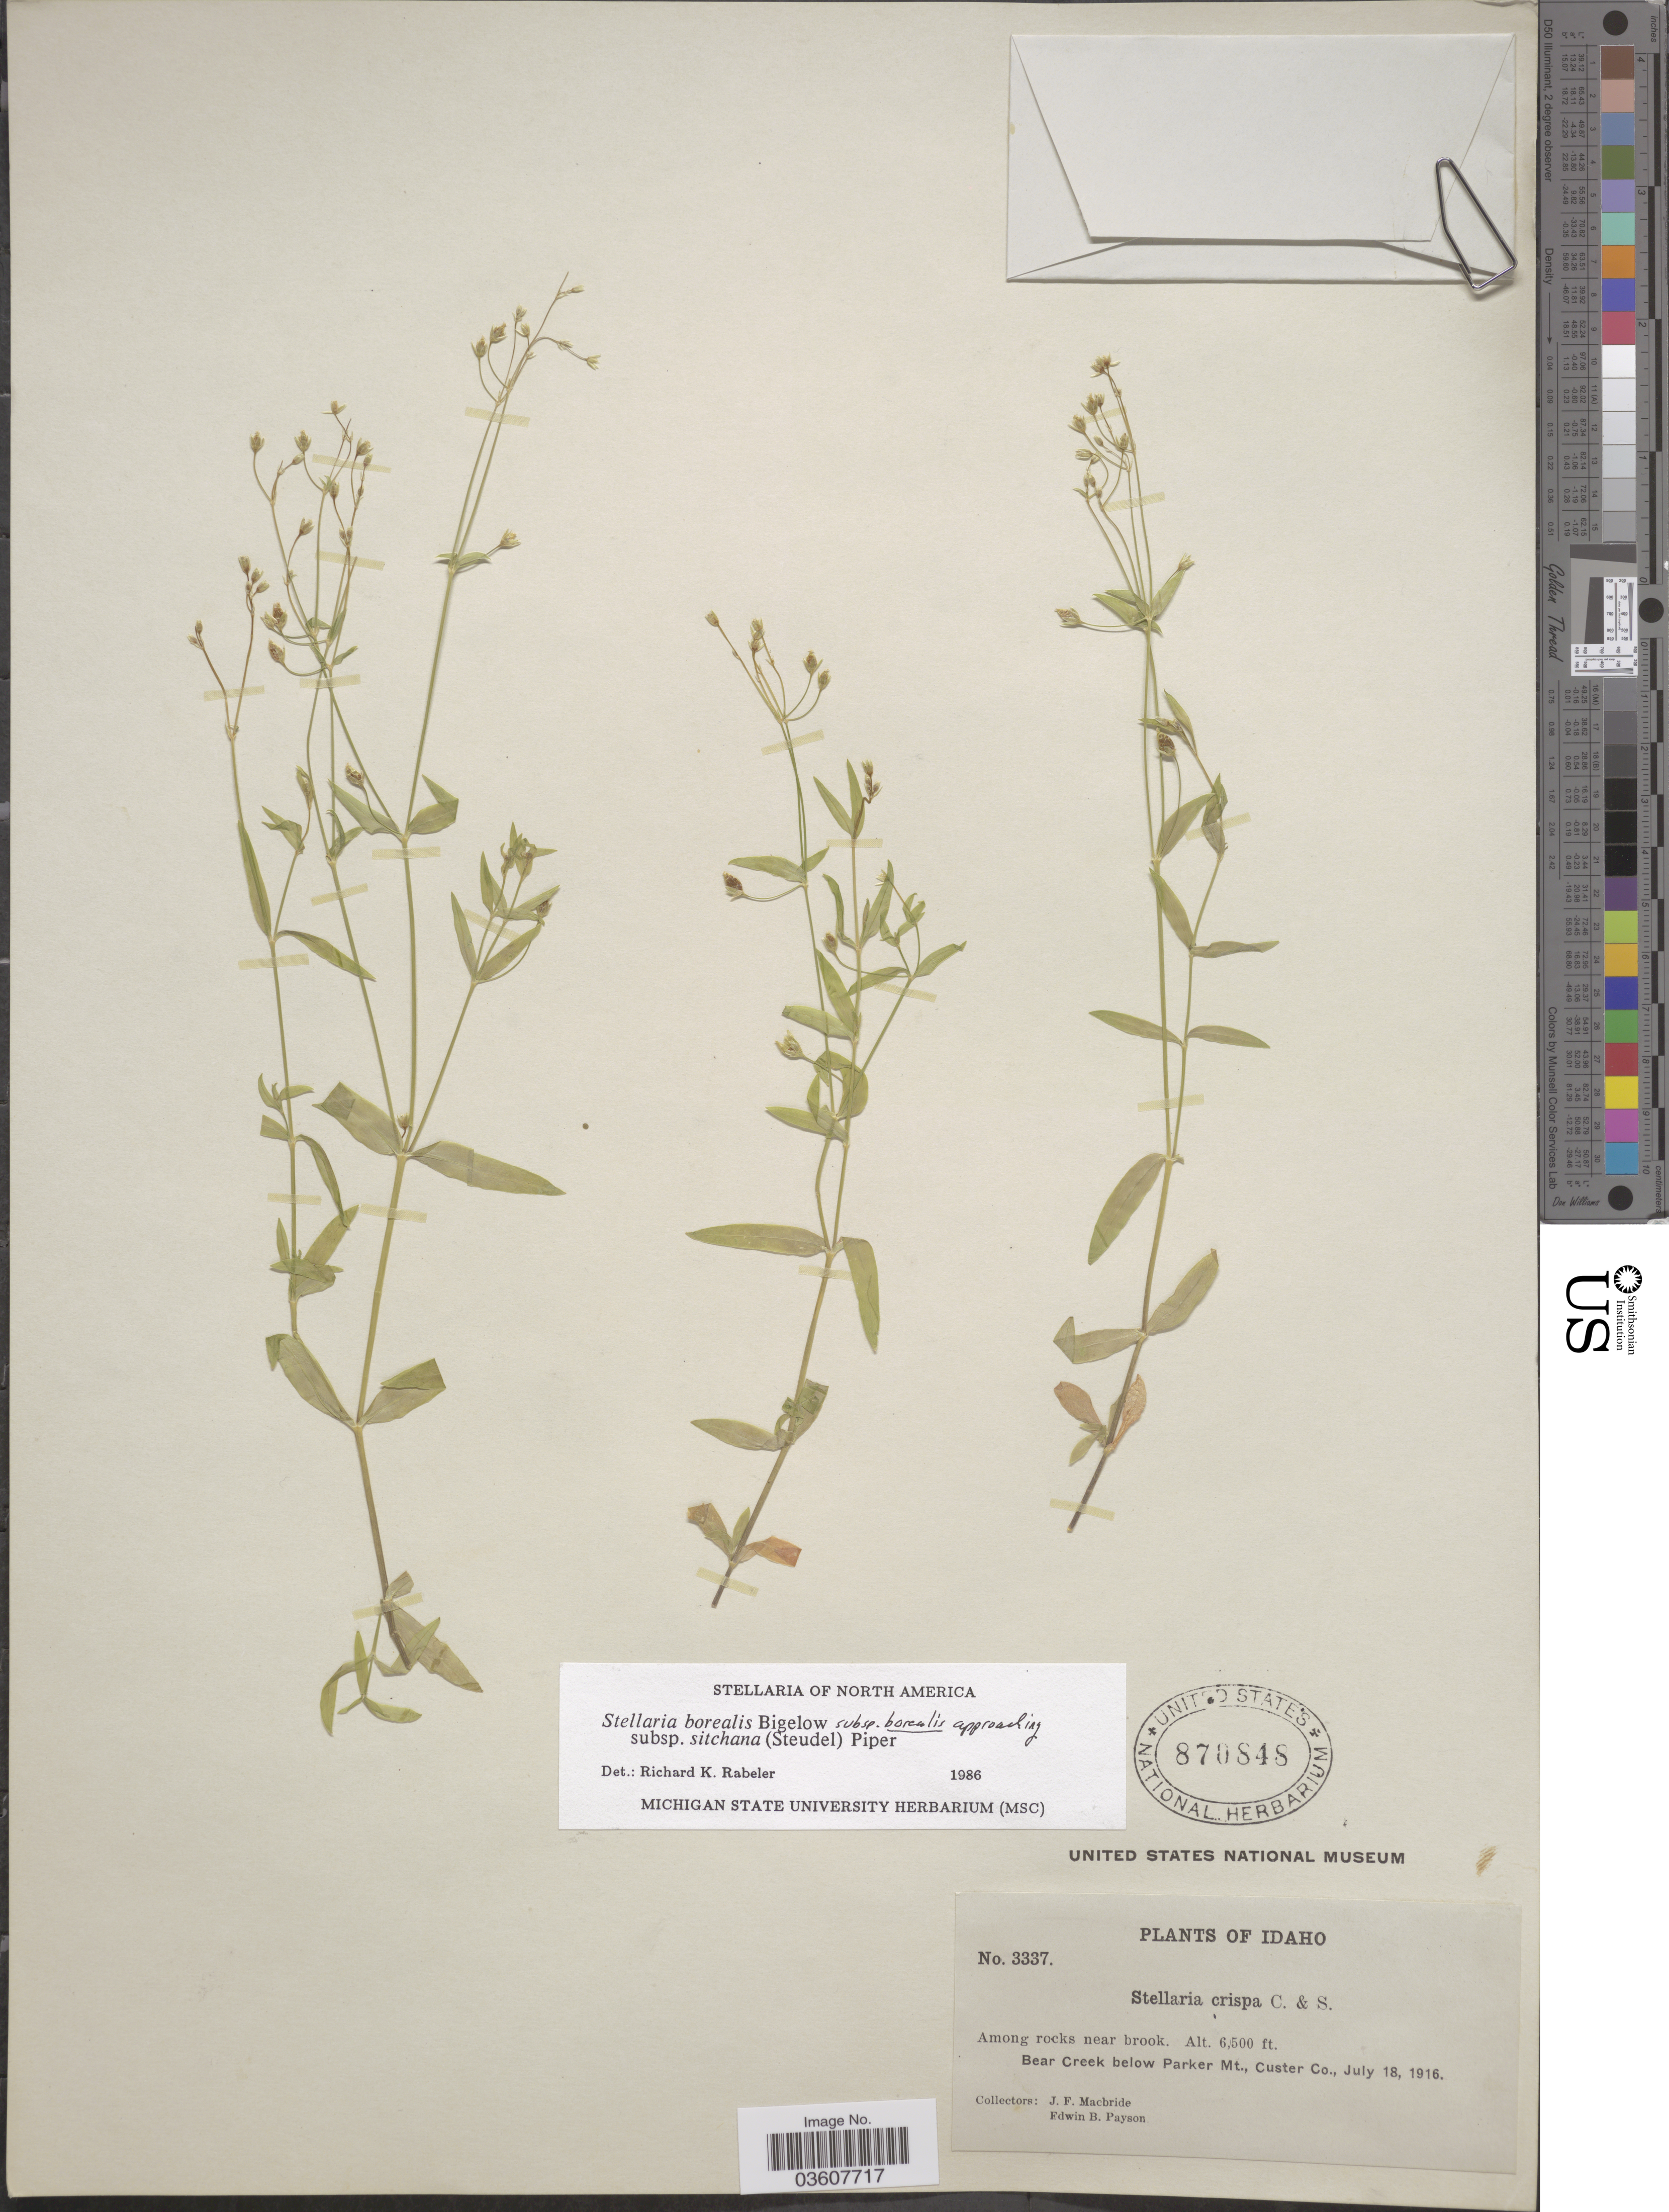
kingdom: Plantae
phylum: Tracheophyta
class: Magnoliopsida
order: Caryophyllales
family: Caryophyllaceae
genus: Stellaria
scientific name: Stellaria borealis subsp. borealis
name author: Bigelow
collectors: J. F. Macbride & E. B. Payson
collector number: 3337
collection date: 1916-07-18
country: United States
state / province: Idaho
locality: Among rocks near brook. Bear Creek below Parker Mt., Custer Co.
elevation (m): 1981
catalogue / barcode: US 870848